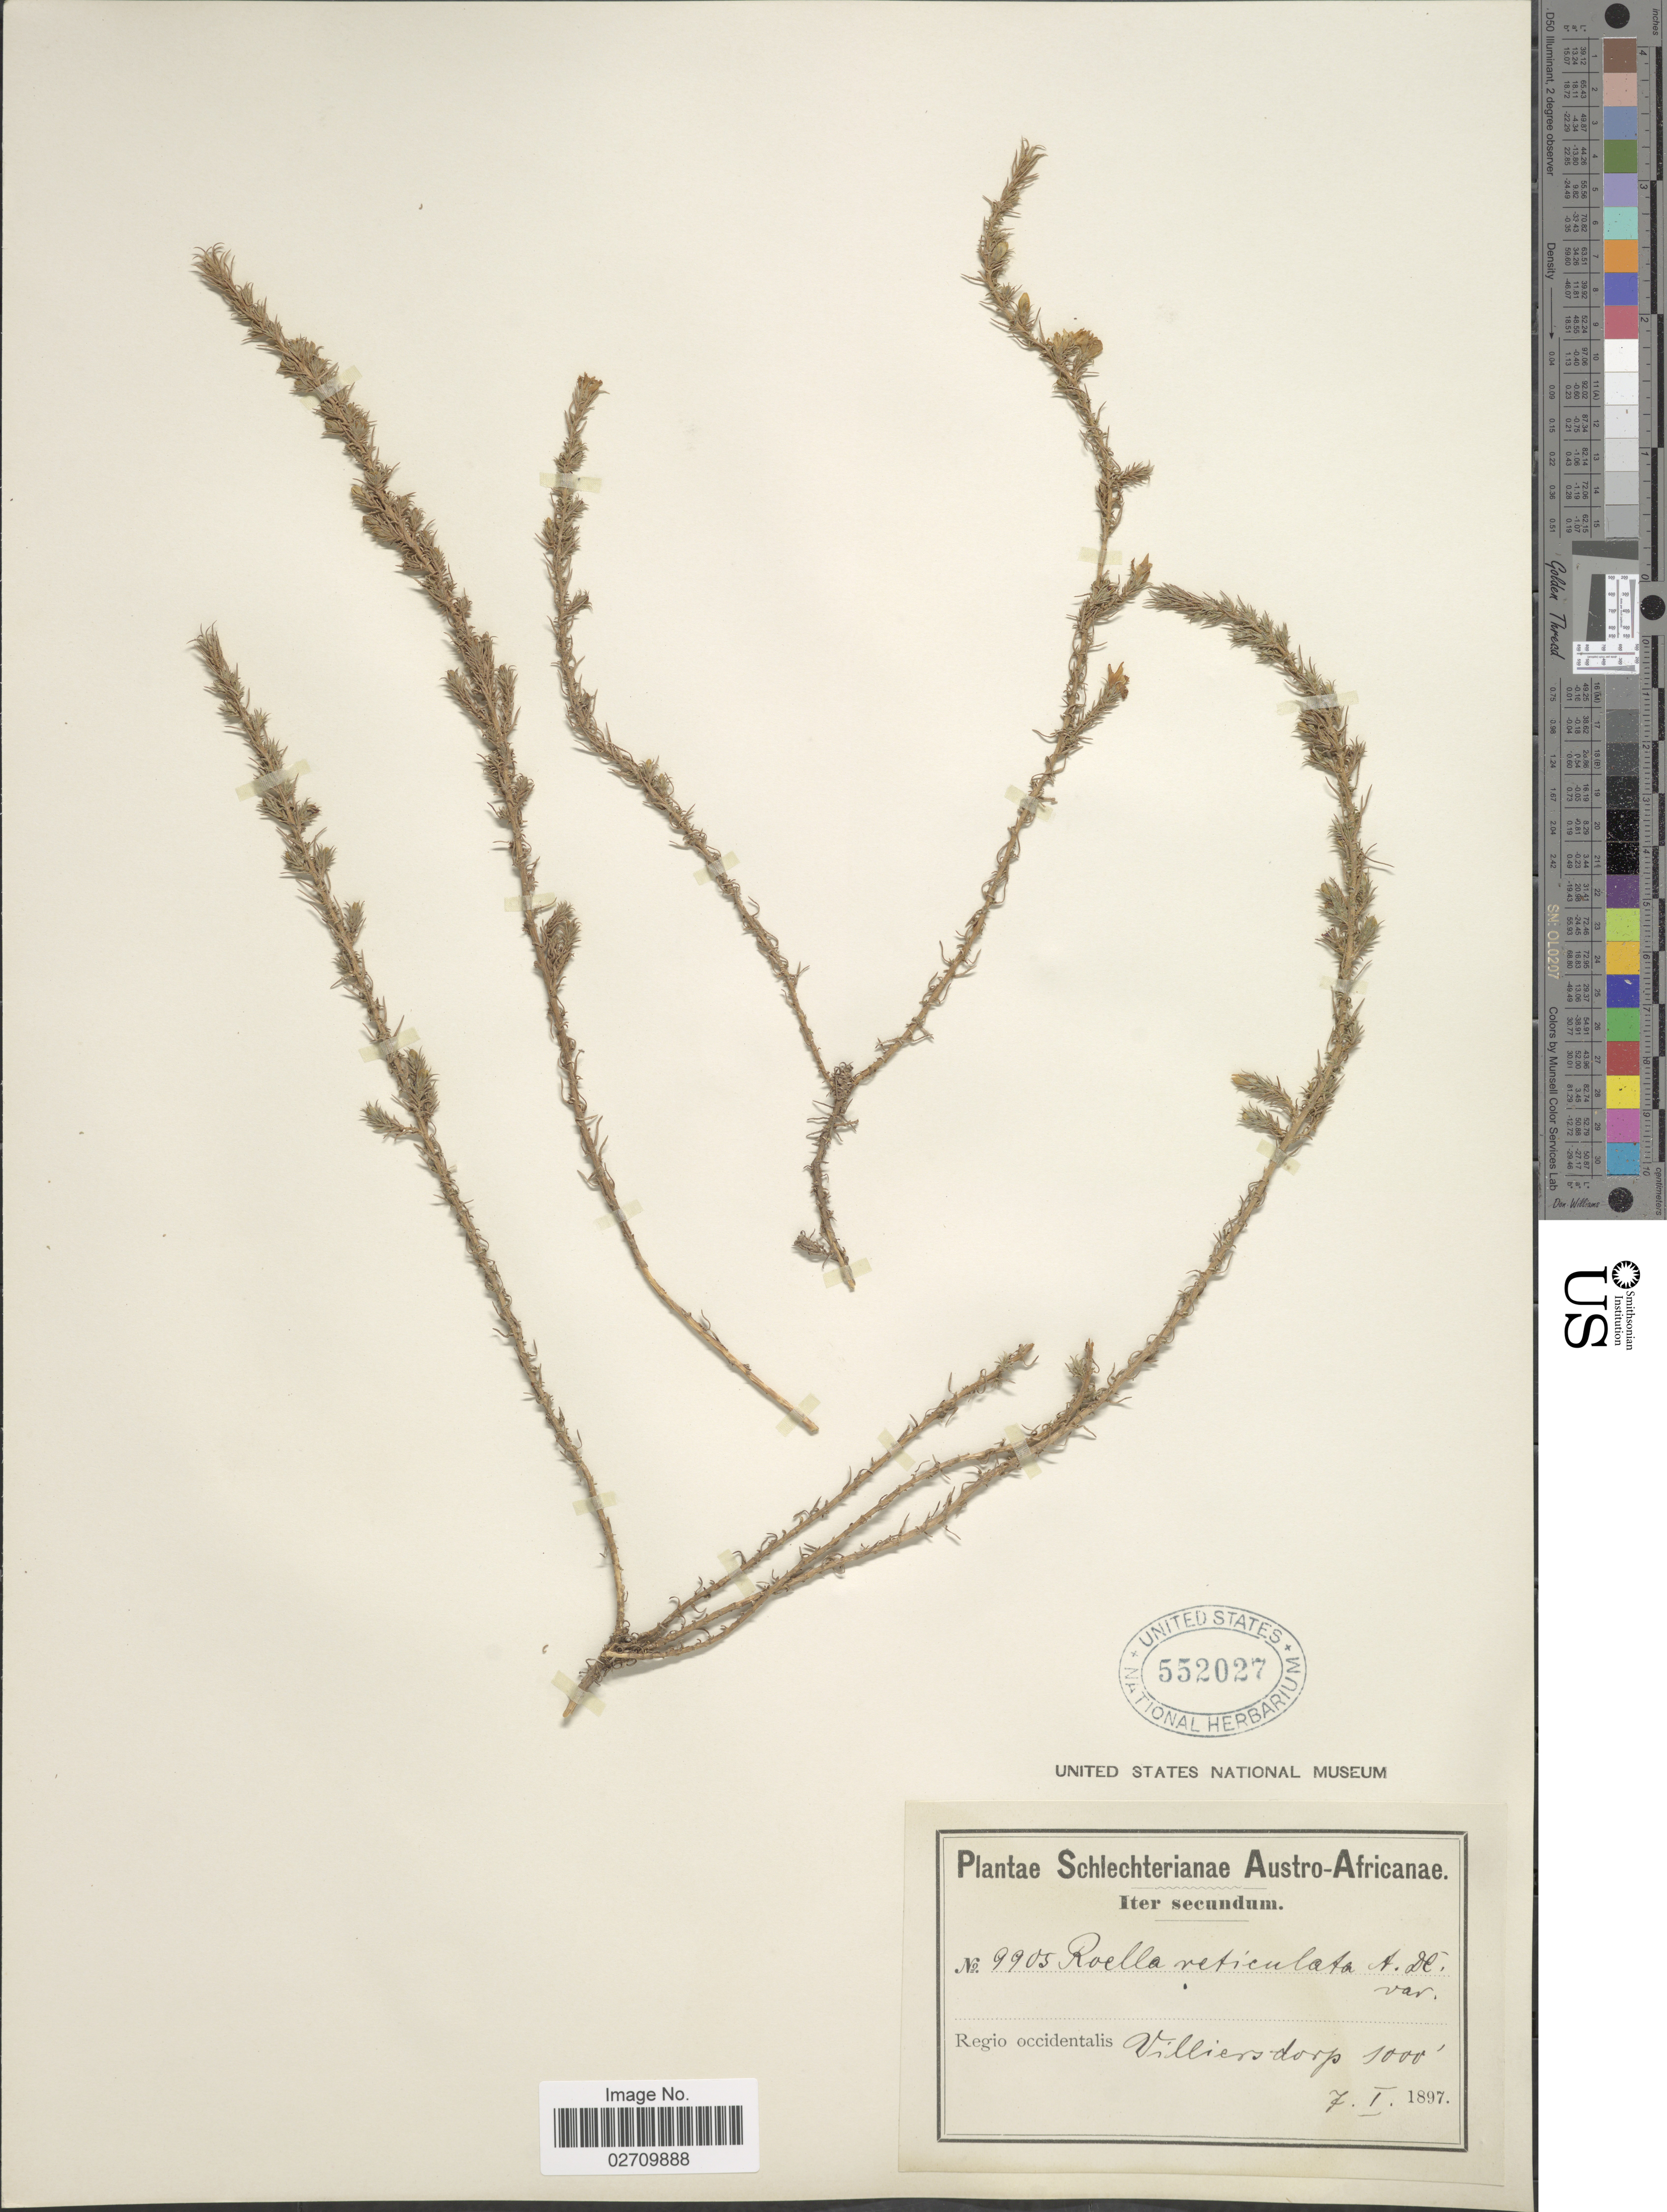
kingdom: Plantae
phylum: Tracheophyta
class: Magnoliopsida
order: Asterales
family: Campanulaceae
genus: Roella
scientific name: Roella reticulata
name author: L.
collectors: Schlechter, --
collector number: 9905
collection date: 1897-01-07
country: South Africa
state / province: Western Cape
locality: Austro Africanae, Regio occidentalis, Villiersdorp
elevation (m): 305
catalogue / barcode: US 552027